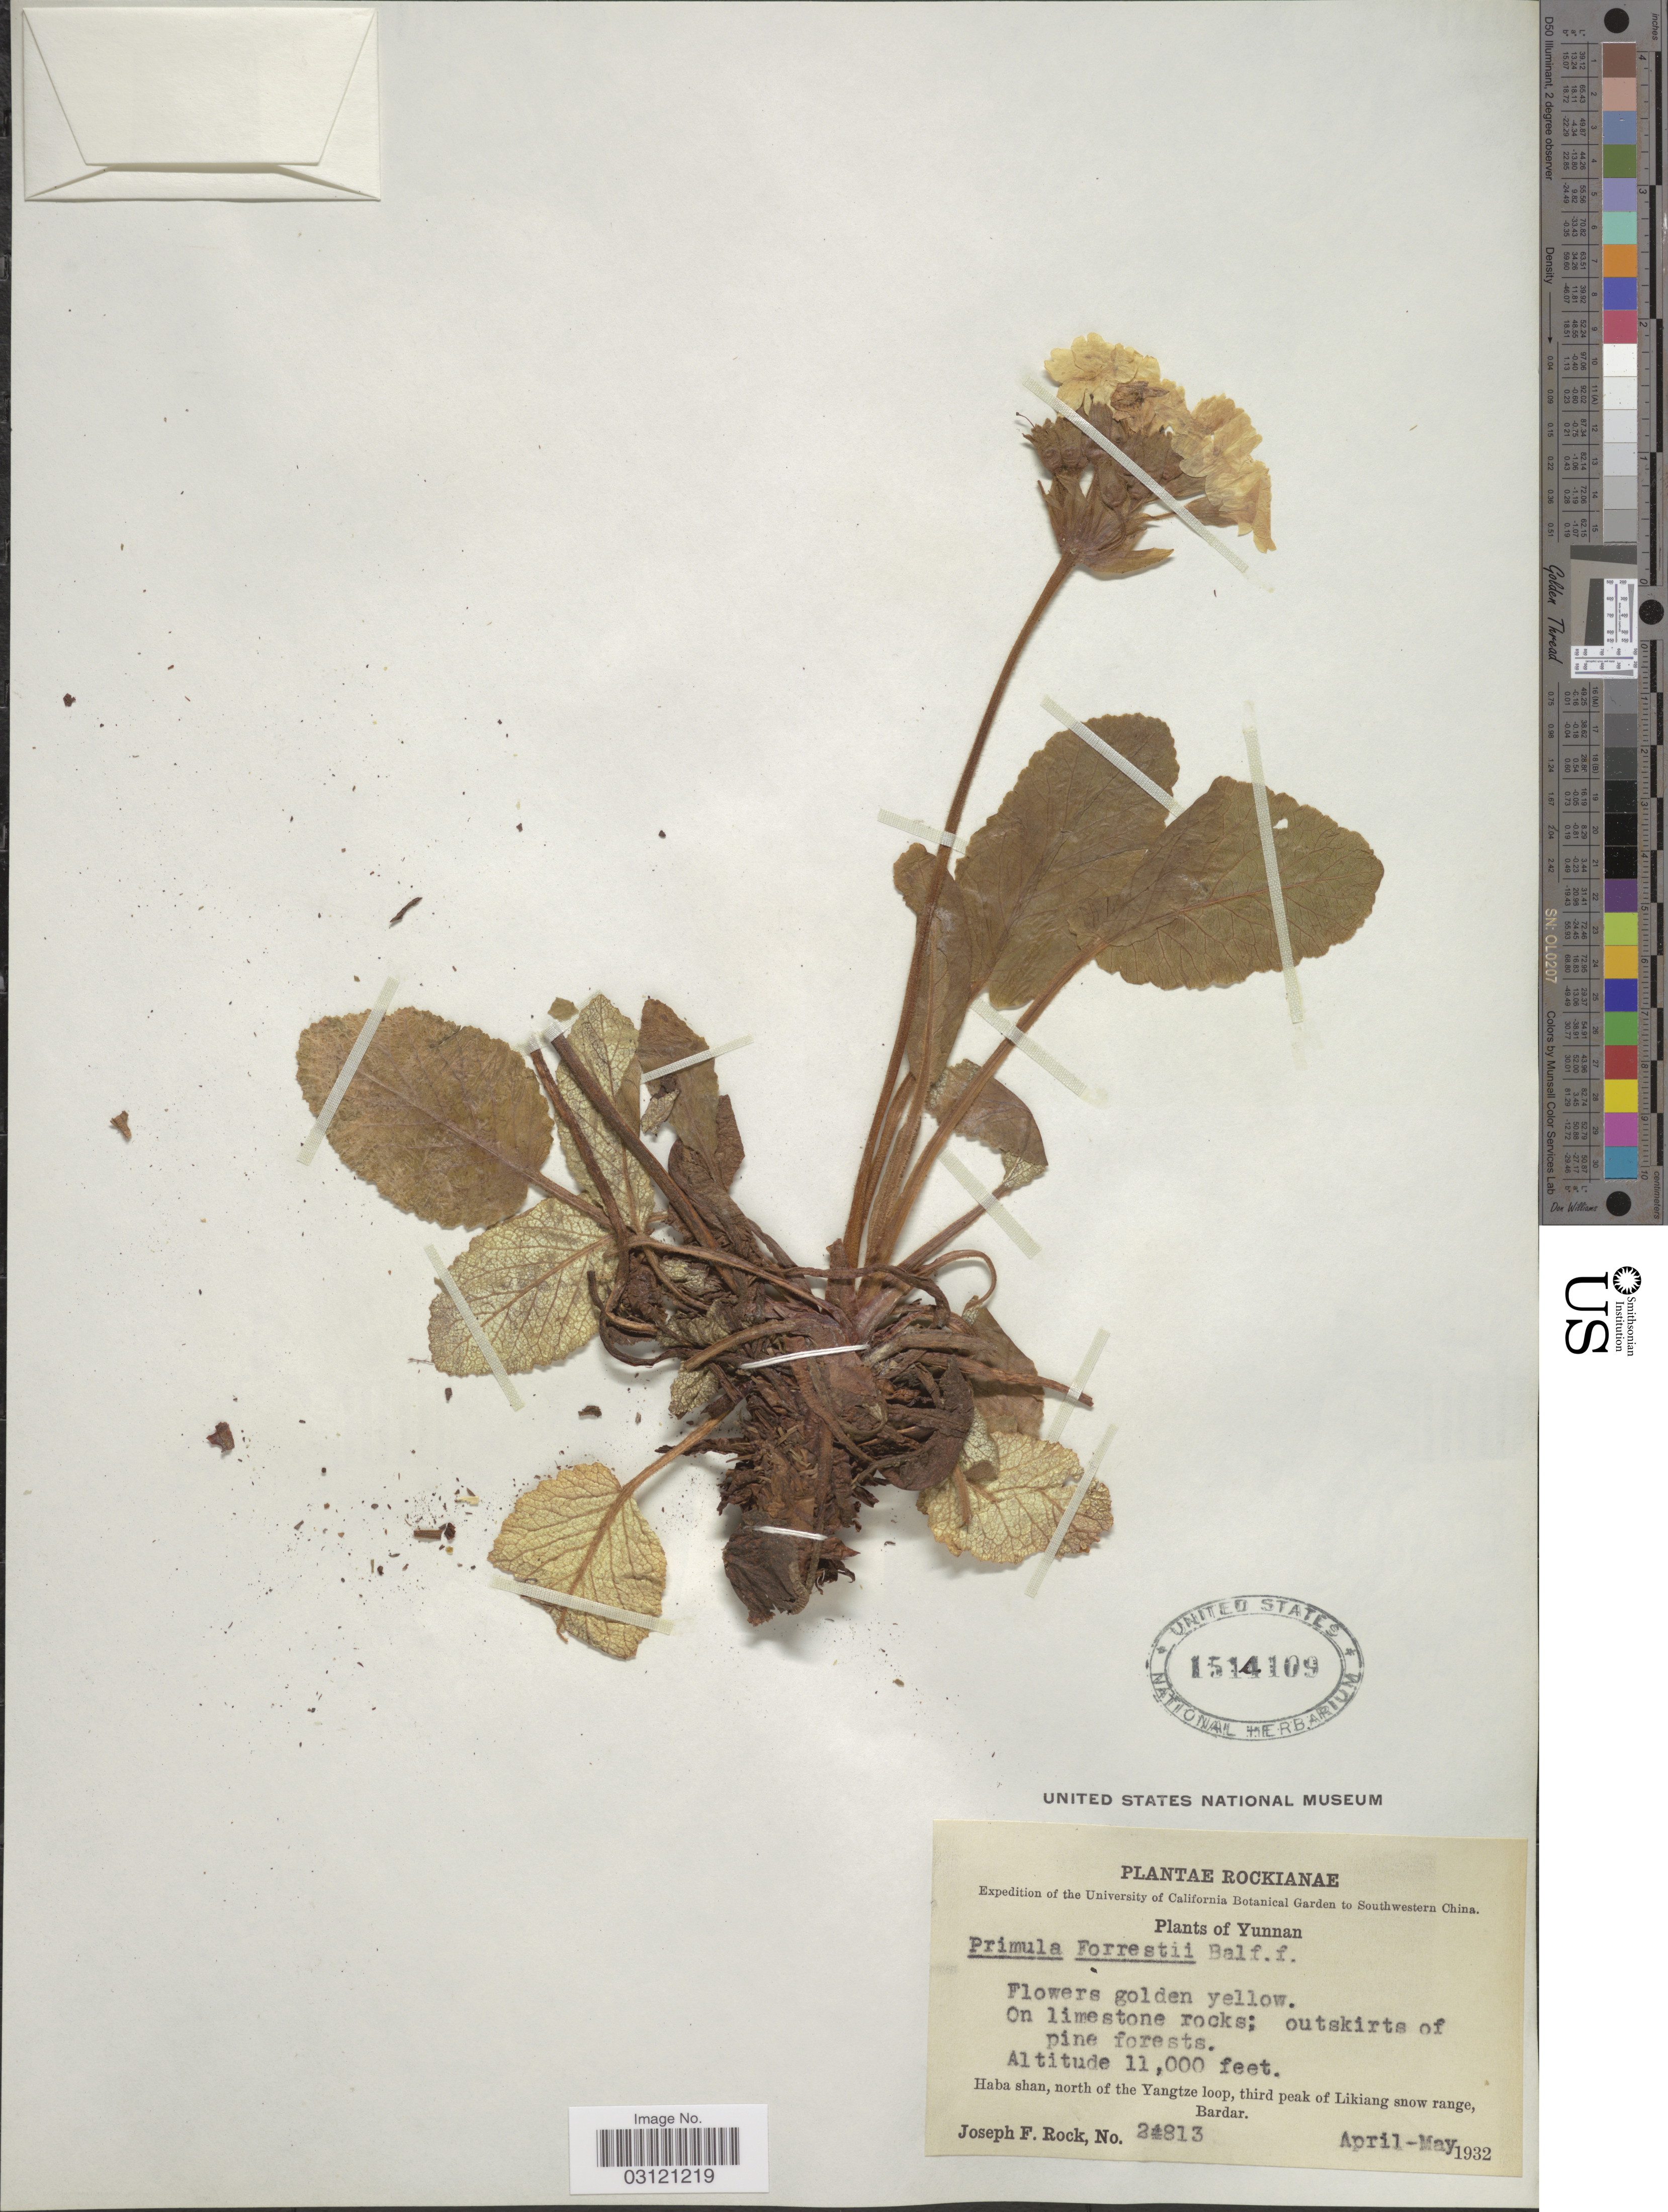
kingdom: Plantae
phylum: Tracheophyta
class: Magnoliopsida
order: Ericales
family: Primulaceae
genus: Primula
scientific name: Primula forrestii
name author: Balf. f. in Forrest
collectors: J. F. Rock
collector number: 24813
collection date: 1932-04/1932-05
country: China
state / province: Yunnan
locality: Haba shan, north of the Yangtze loop, third peak of Likiang snow range, Bardar, Southwestern China.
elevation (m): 3353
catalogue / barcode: US 1514109